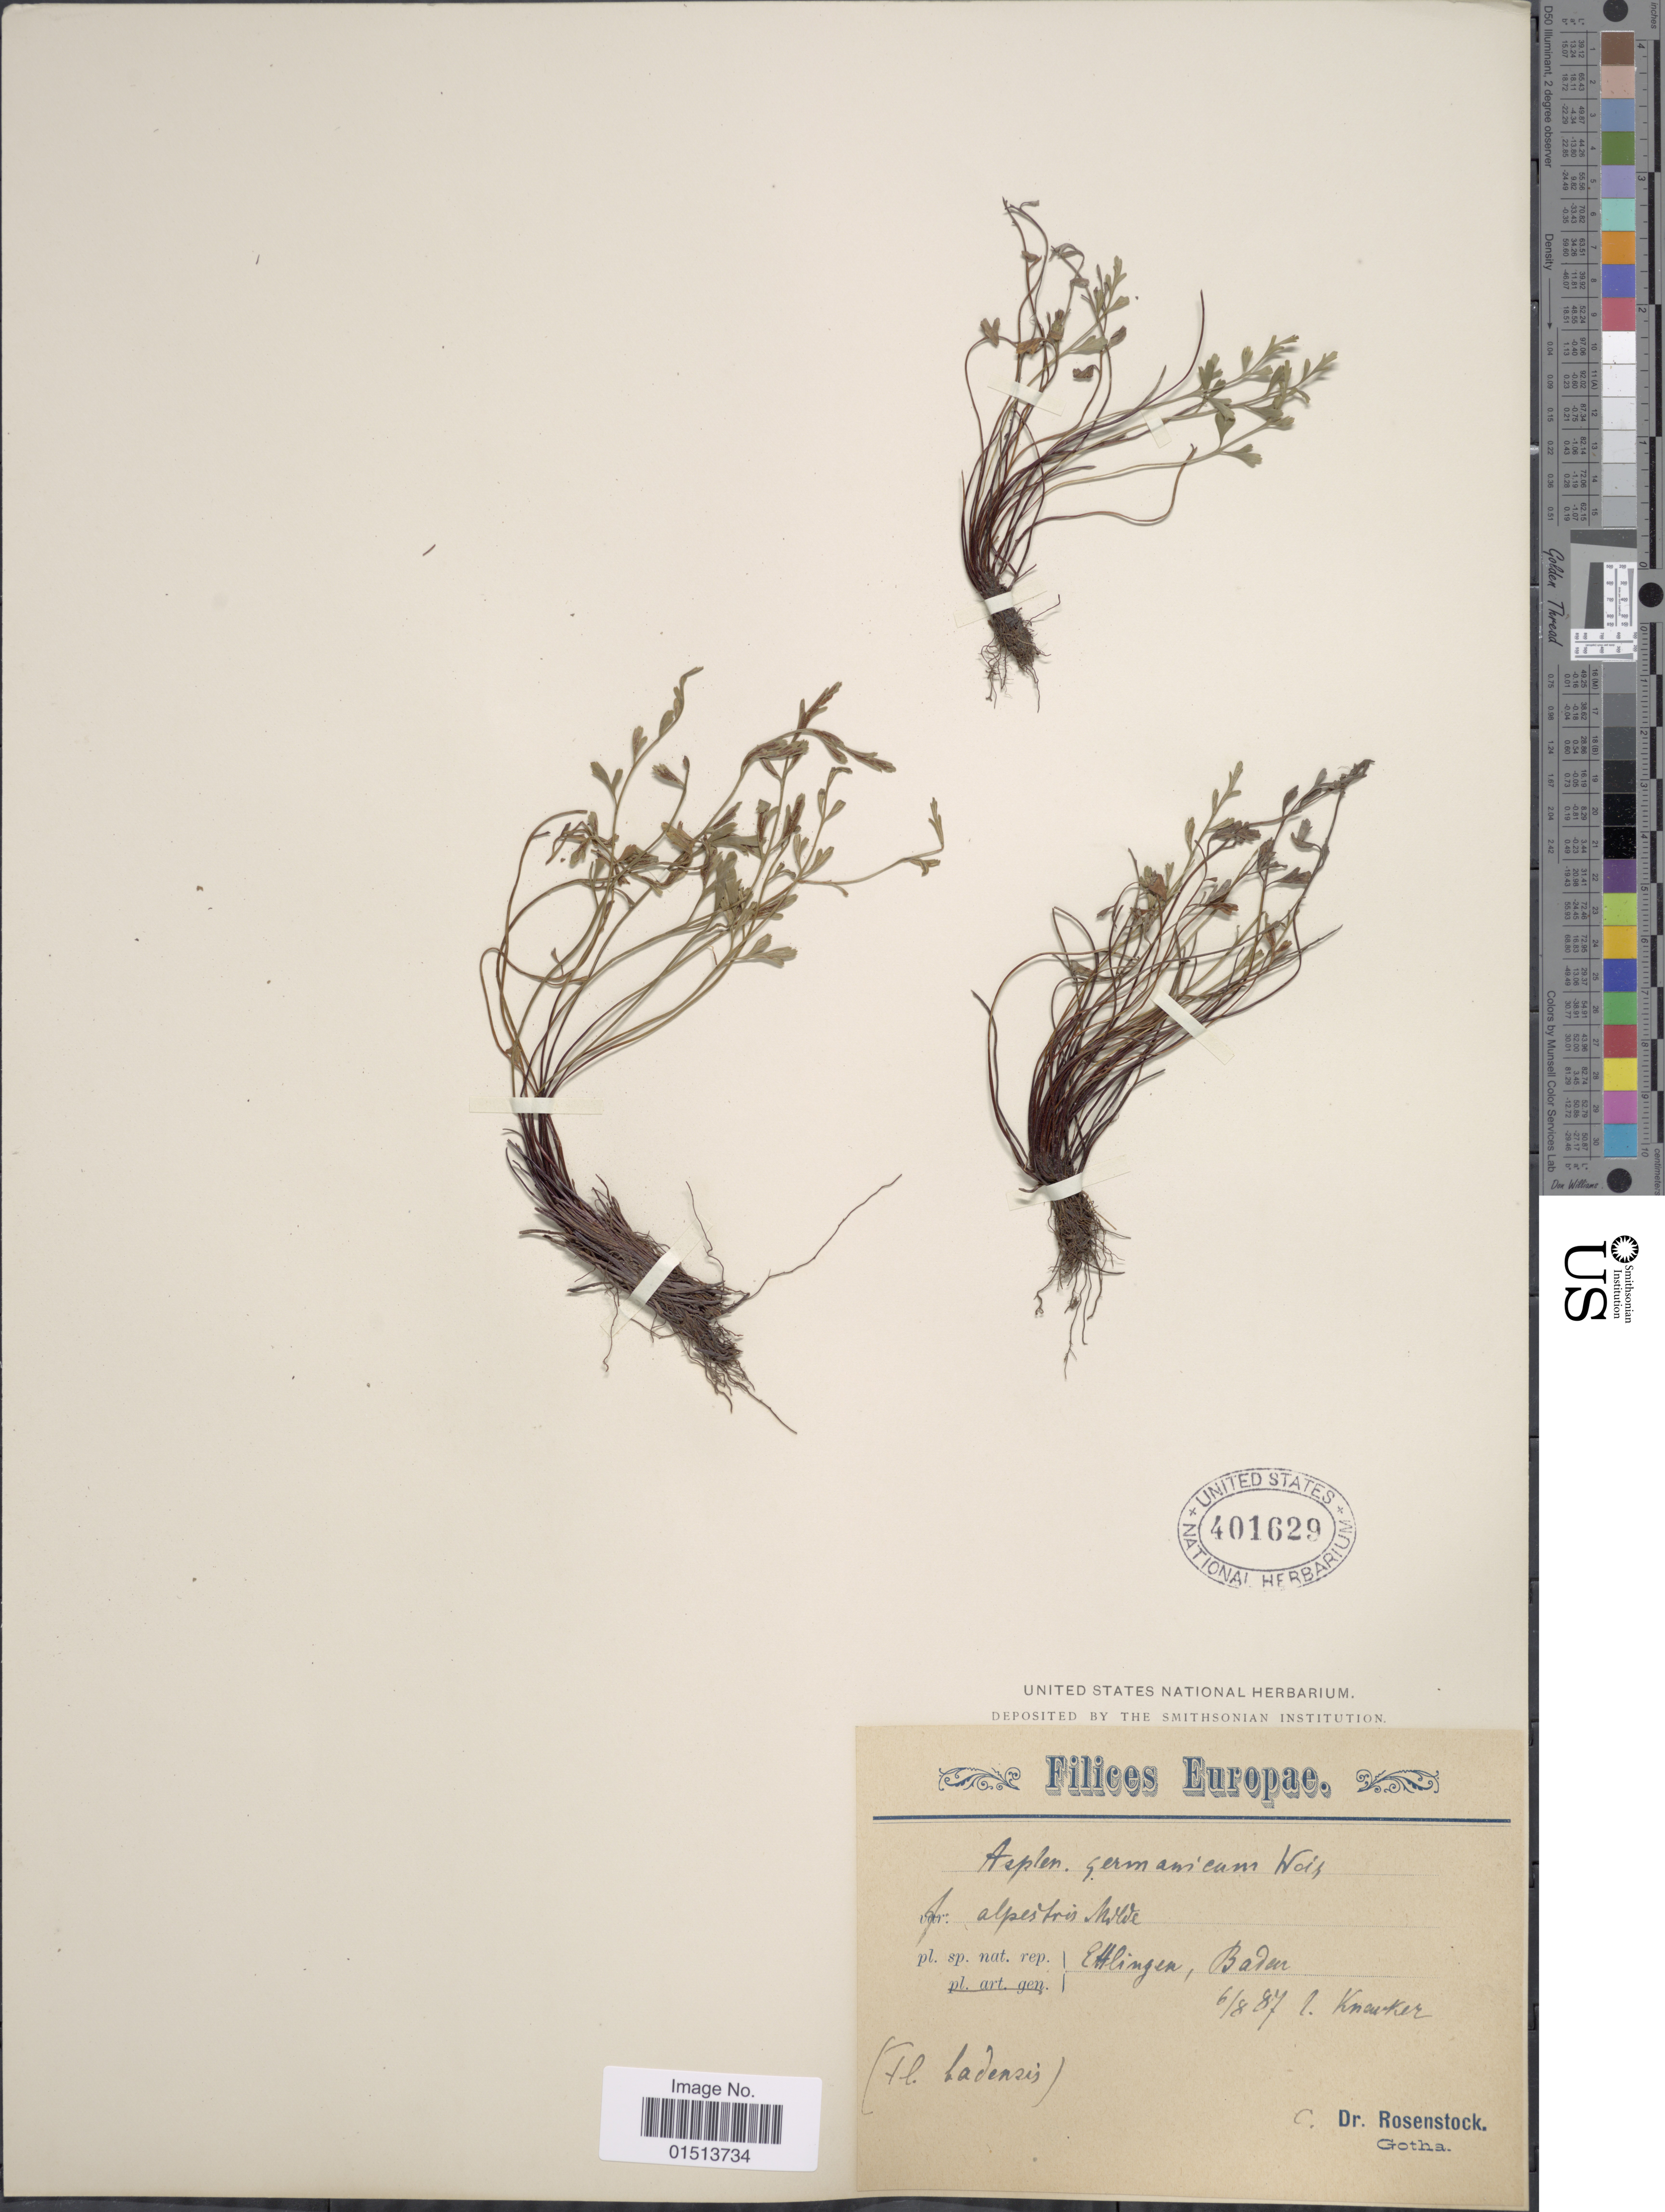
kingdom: Plantae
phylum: Tracheophyta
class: Polypodiopsida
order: Polypodiales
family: Aspleniaceae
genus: Asplenium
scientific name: Asplenium alternifolium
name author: Jacq.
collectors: -- Rosenstock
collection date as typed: Transcribed d/m/y: 6/8/87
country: Germany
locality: Europe, Ettlingen, Baden, Gotha.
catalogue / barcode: US 401629